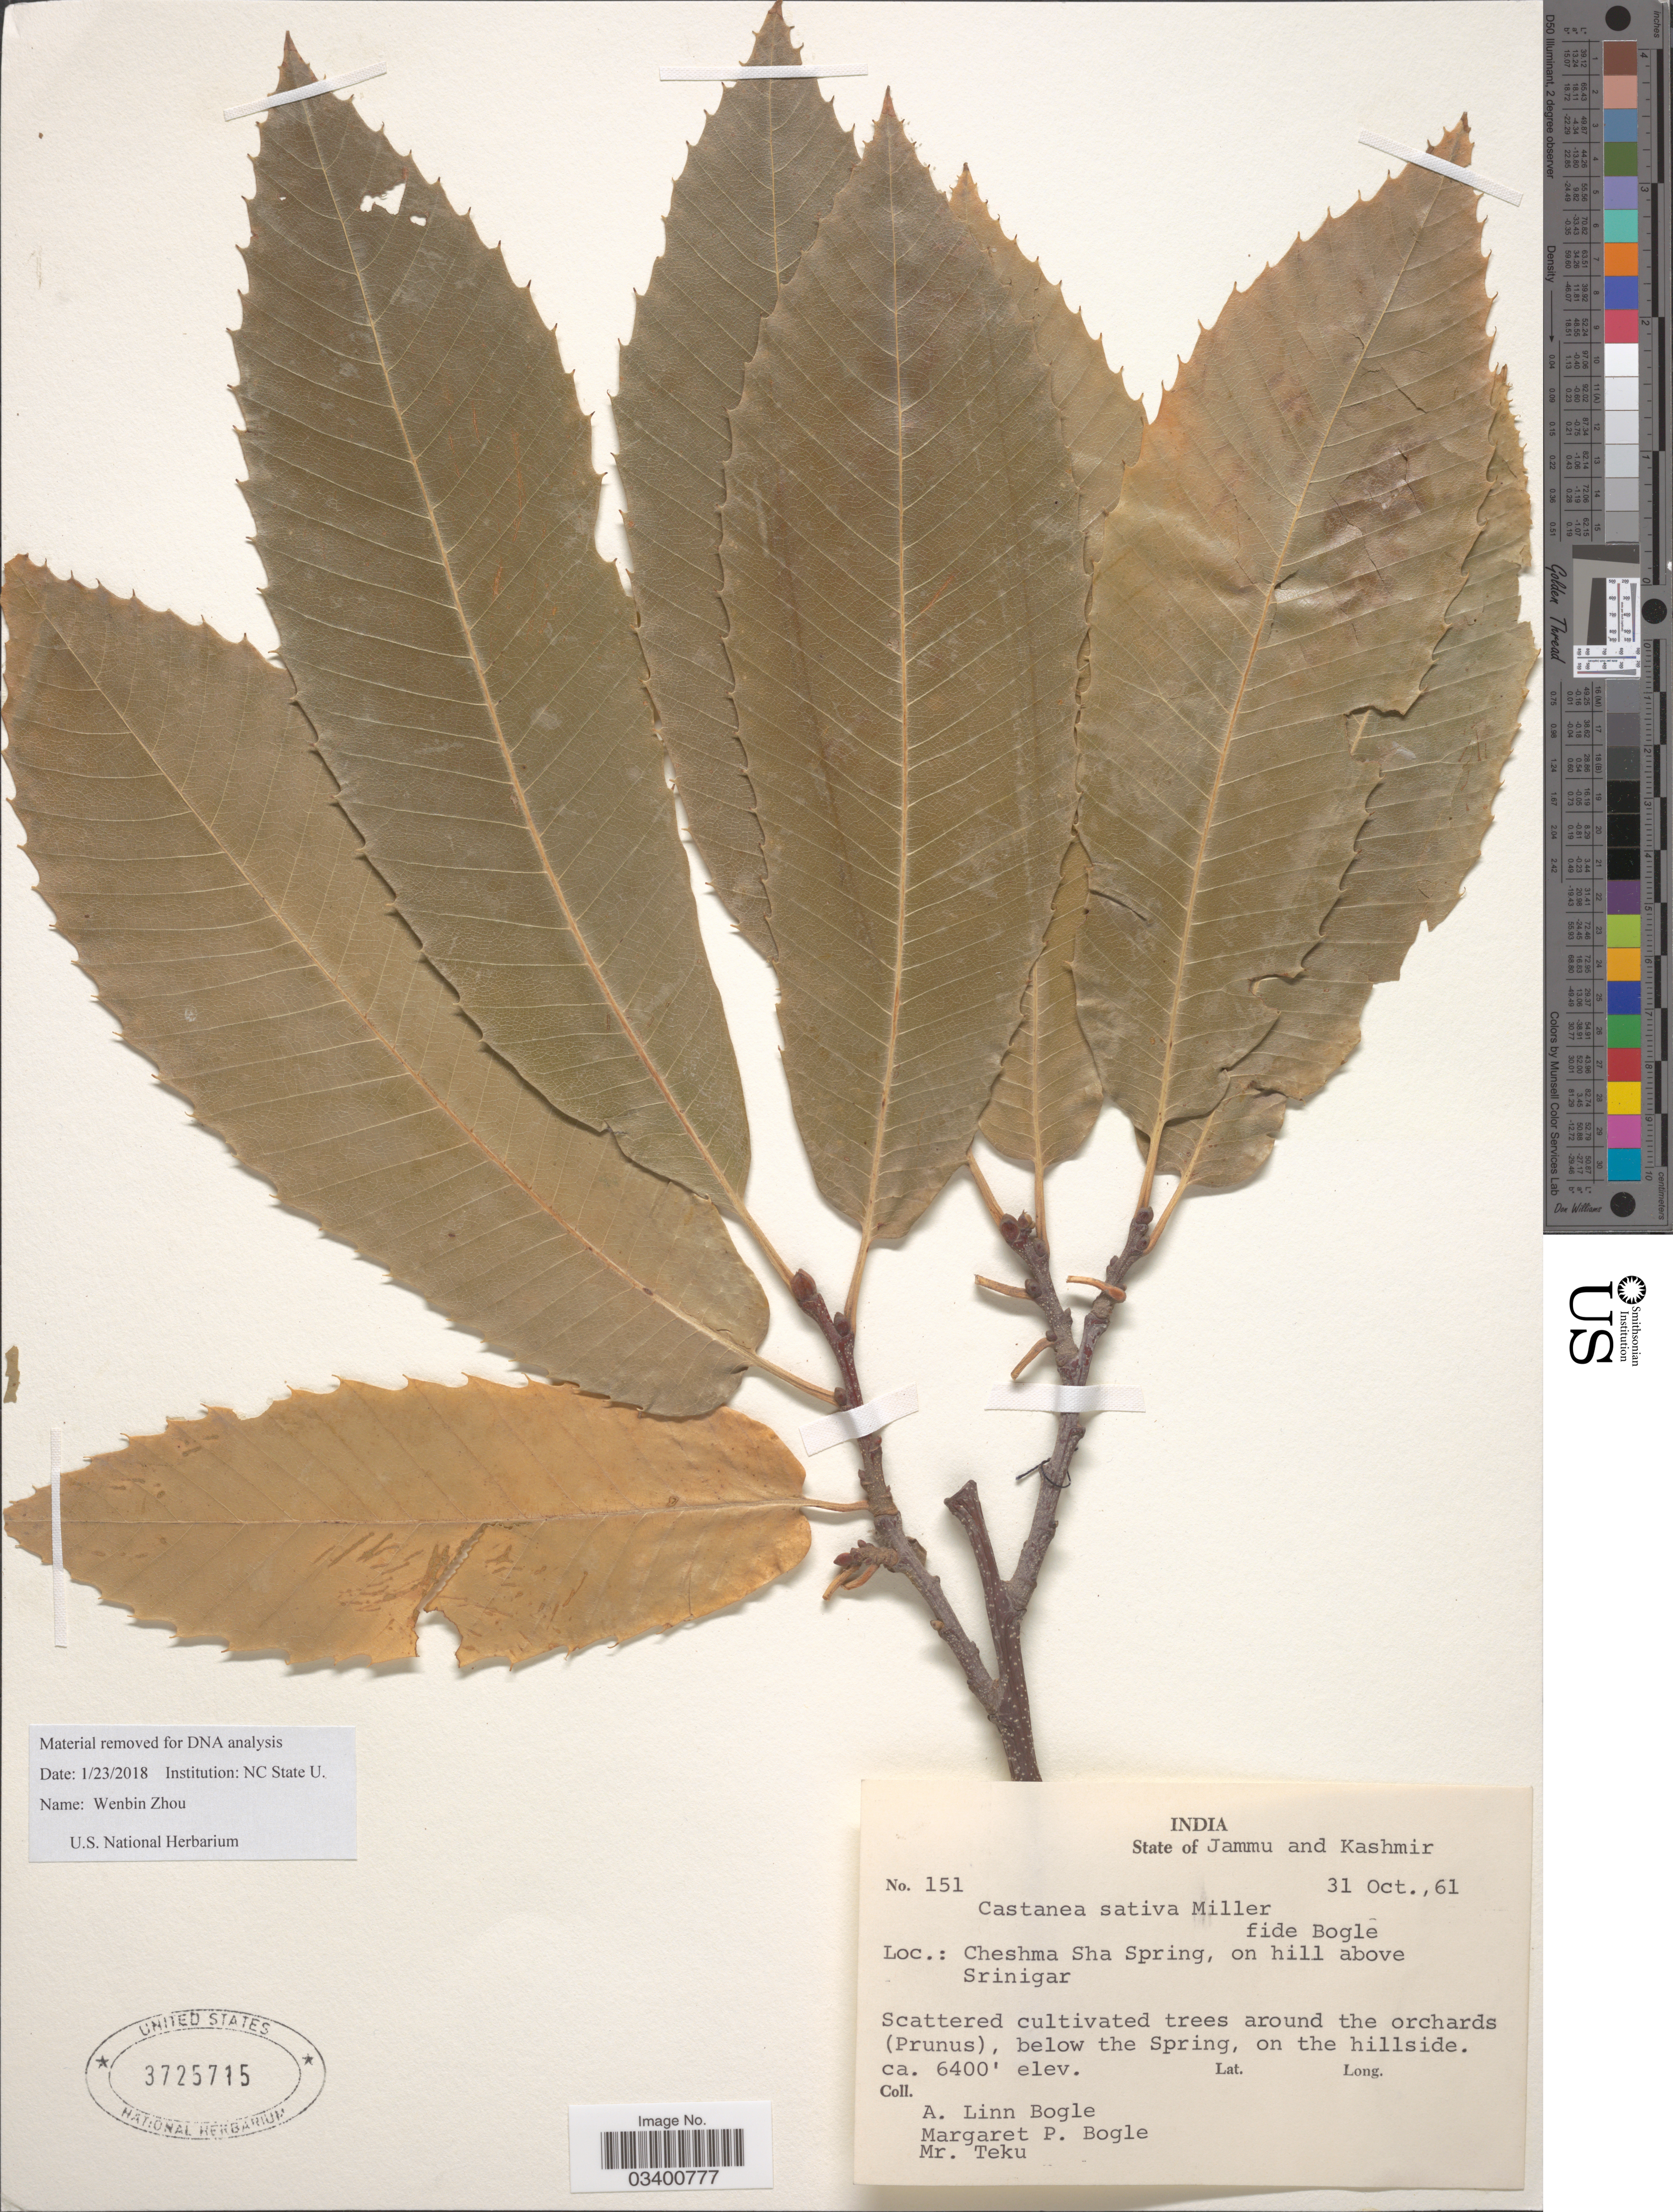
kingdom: Plantae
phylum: Tracheophyta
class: Magnoliopsida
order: Fagales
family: Fagaceae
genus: Castanea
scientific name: Castanea sativa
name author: Mill.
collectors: Bogle, A.L., M. Bogle & Mr. Teku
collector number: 151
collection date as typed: Transcribed d/m/y: 31/10/61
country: India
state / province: Jammu and Kashmir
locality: Cheshma Sha Spring, on hill above Srinigar.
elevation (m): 1951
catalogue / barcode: US 3725715